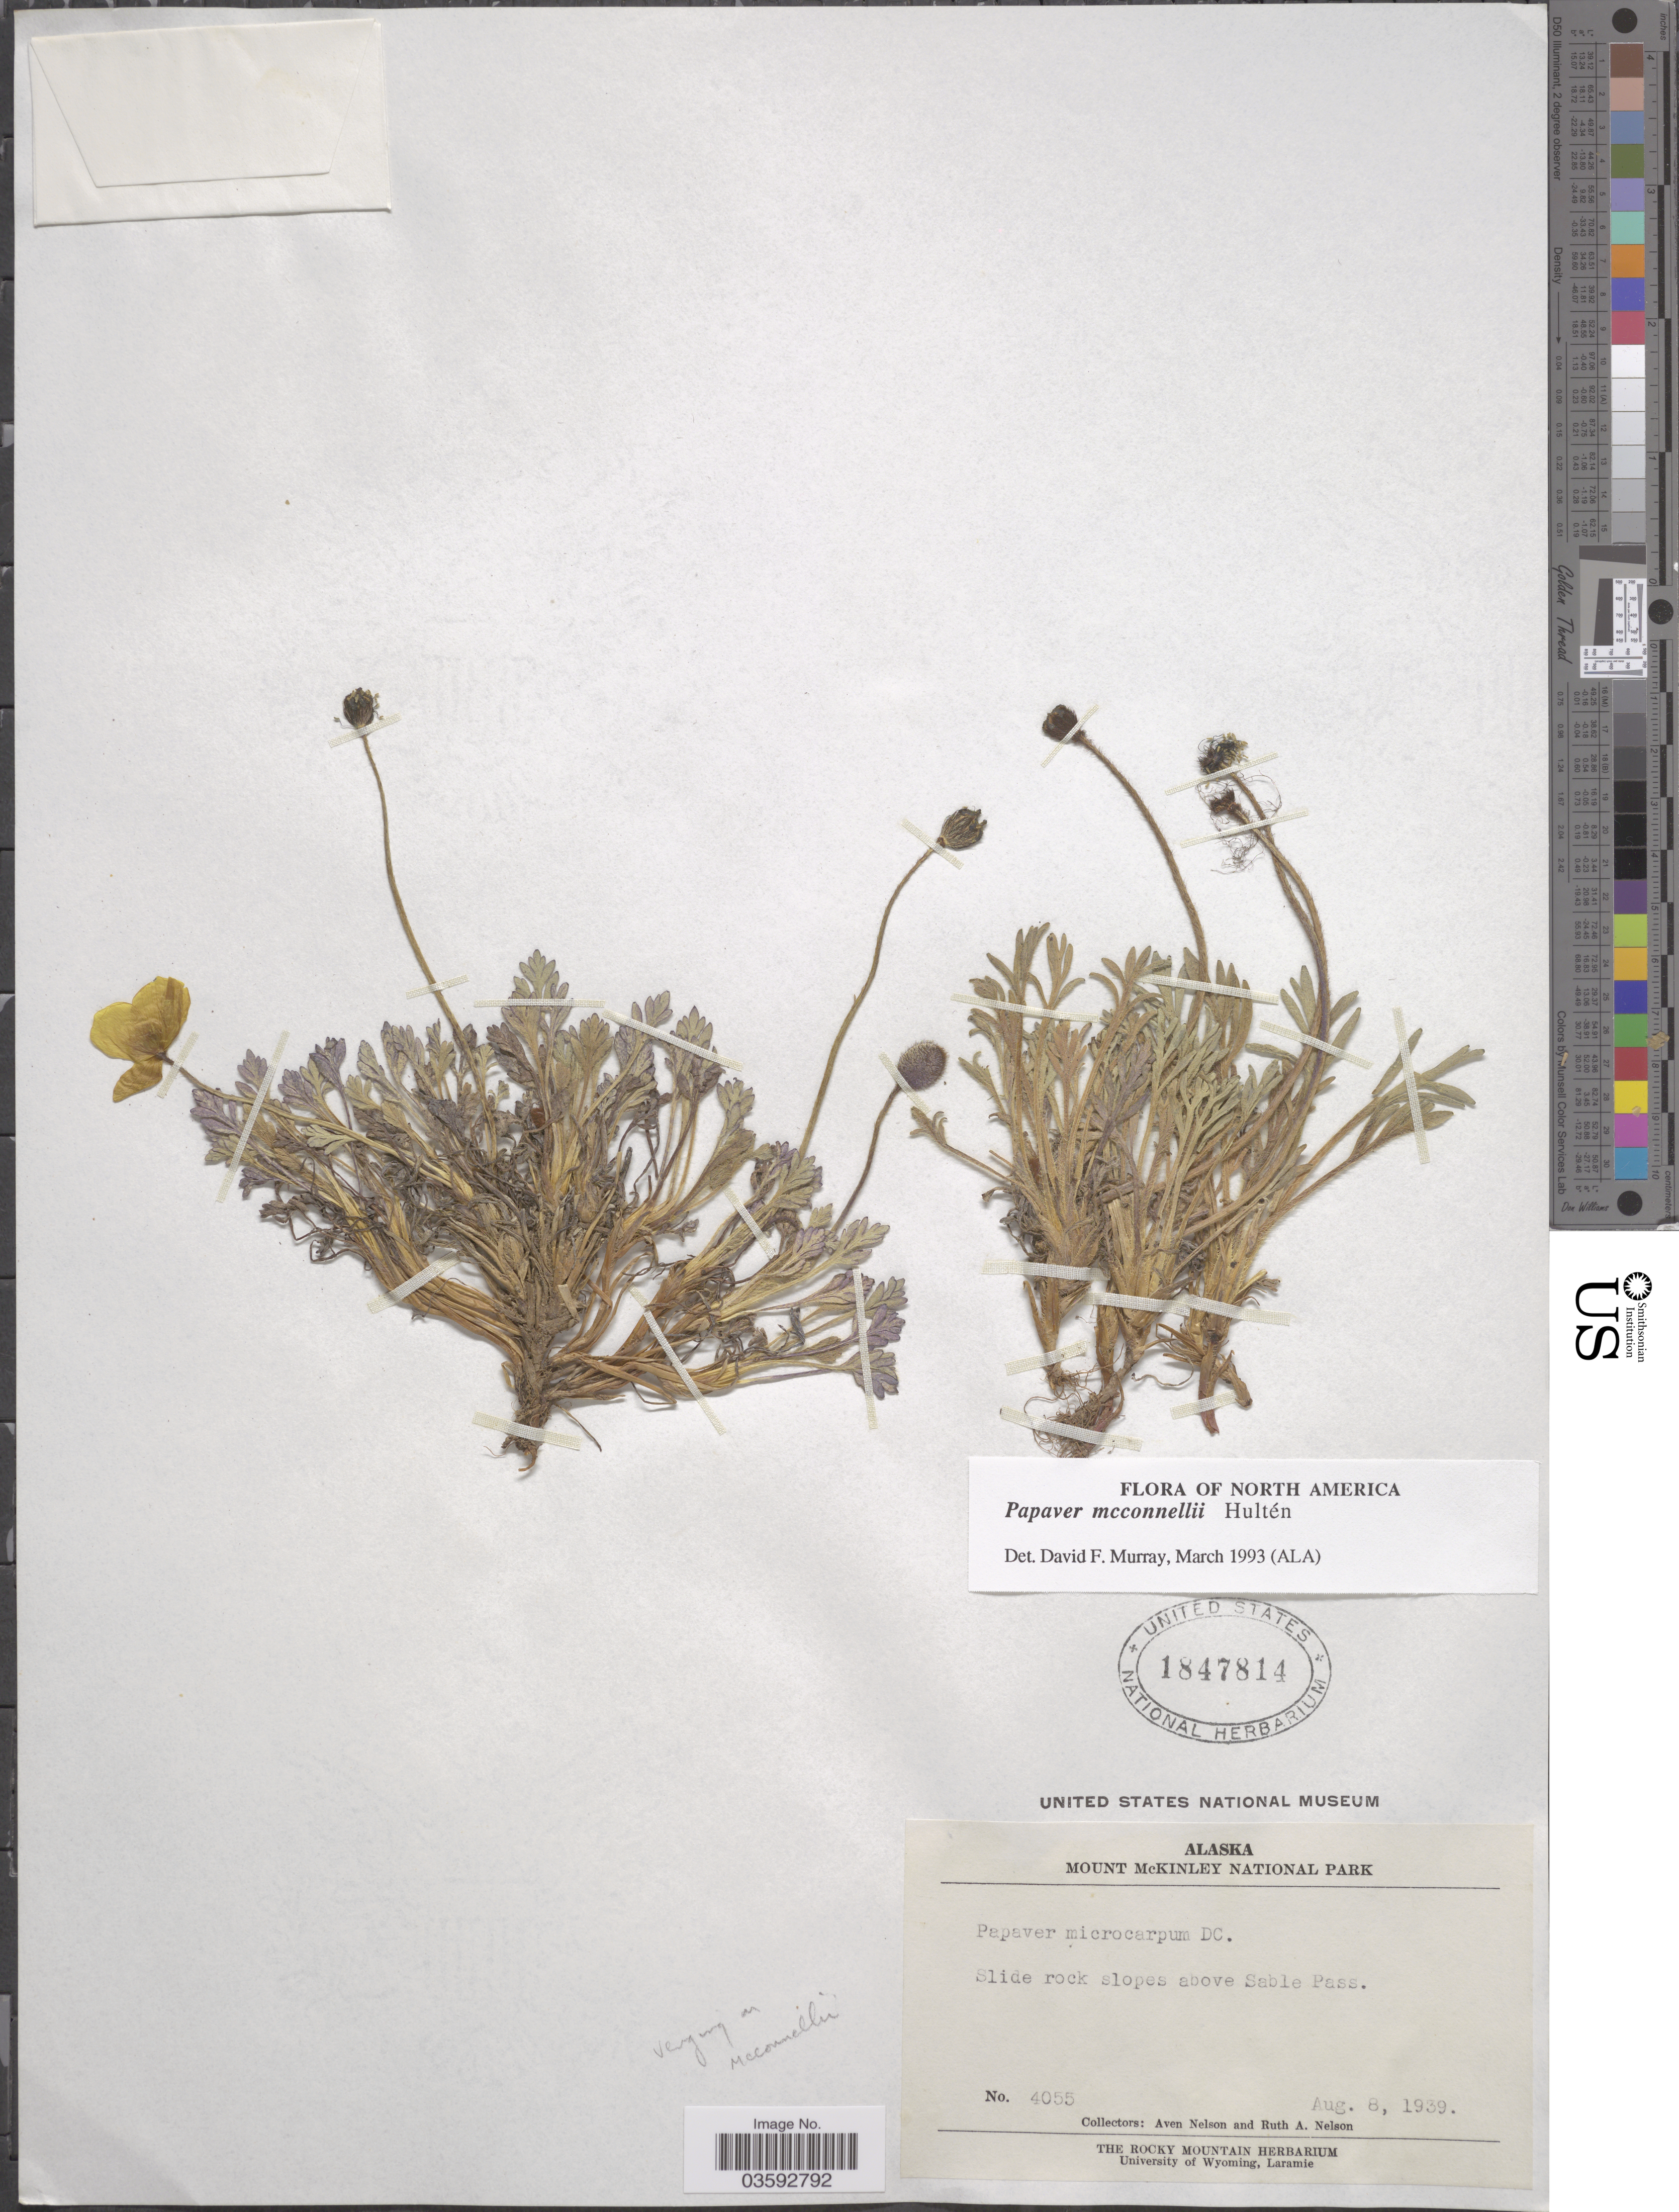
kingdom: Plantae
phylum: Tracheophyta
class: Magnoliopsida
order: Ranunculales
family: Papaveraceae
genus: Papaver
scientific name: Papaver mcconellii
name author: Hultén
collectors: A. Nelson & R. A. Nelson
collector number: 4055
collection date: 1939-08-08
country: United States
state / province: Alaska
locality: Mount McKinley National Park. Slide rock slopes above Sable Pass.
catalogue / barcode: US 1847814